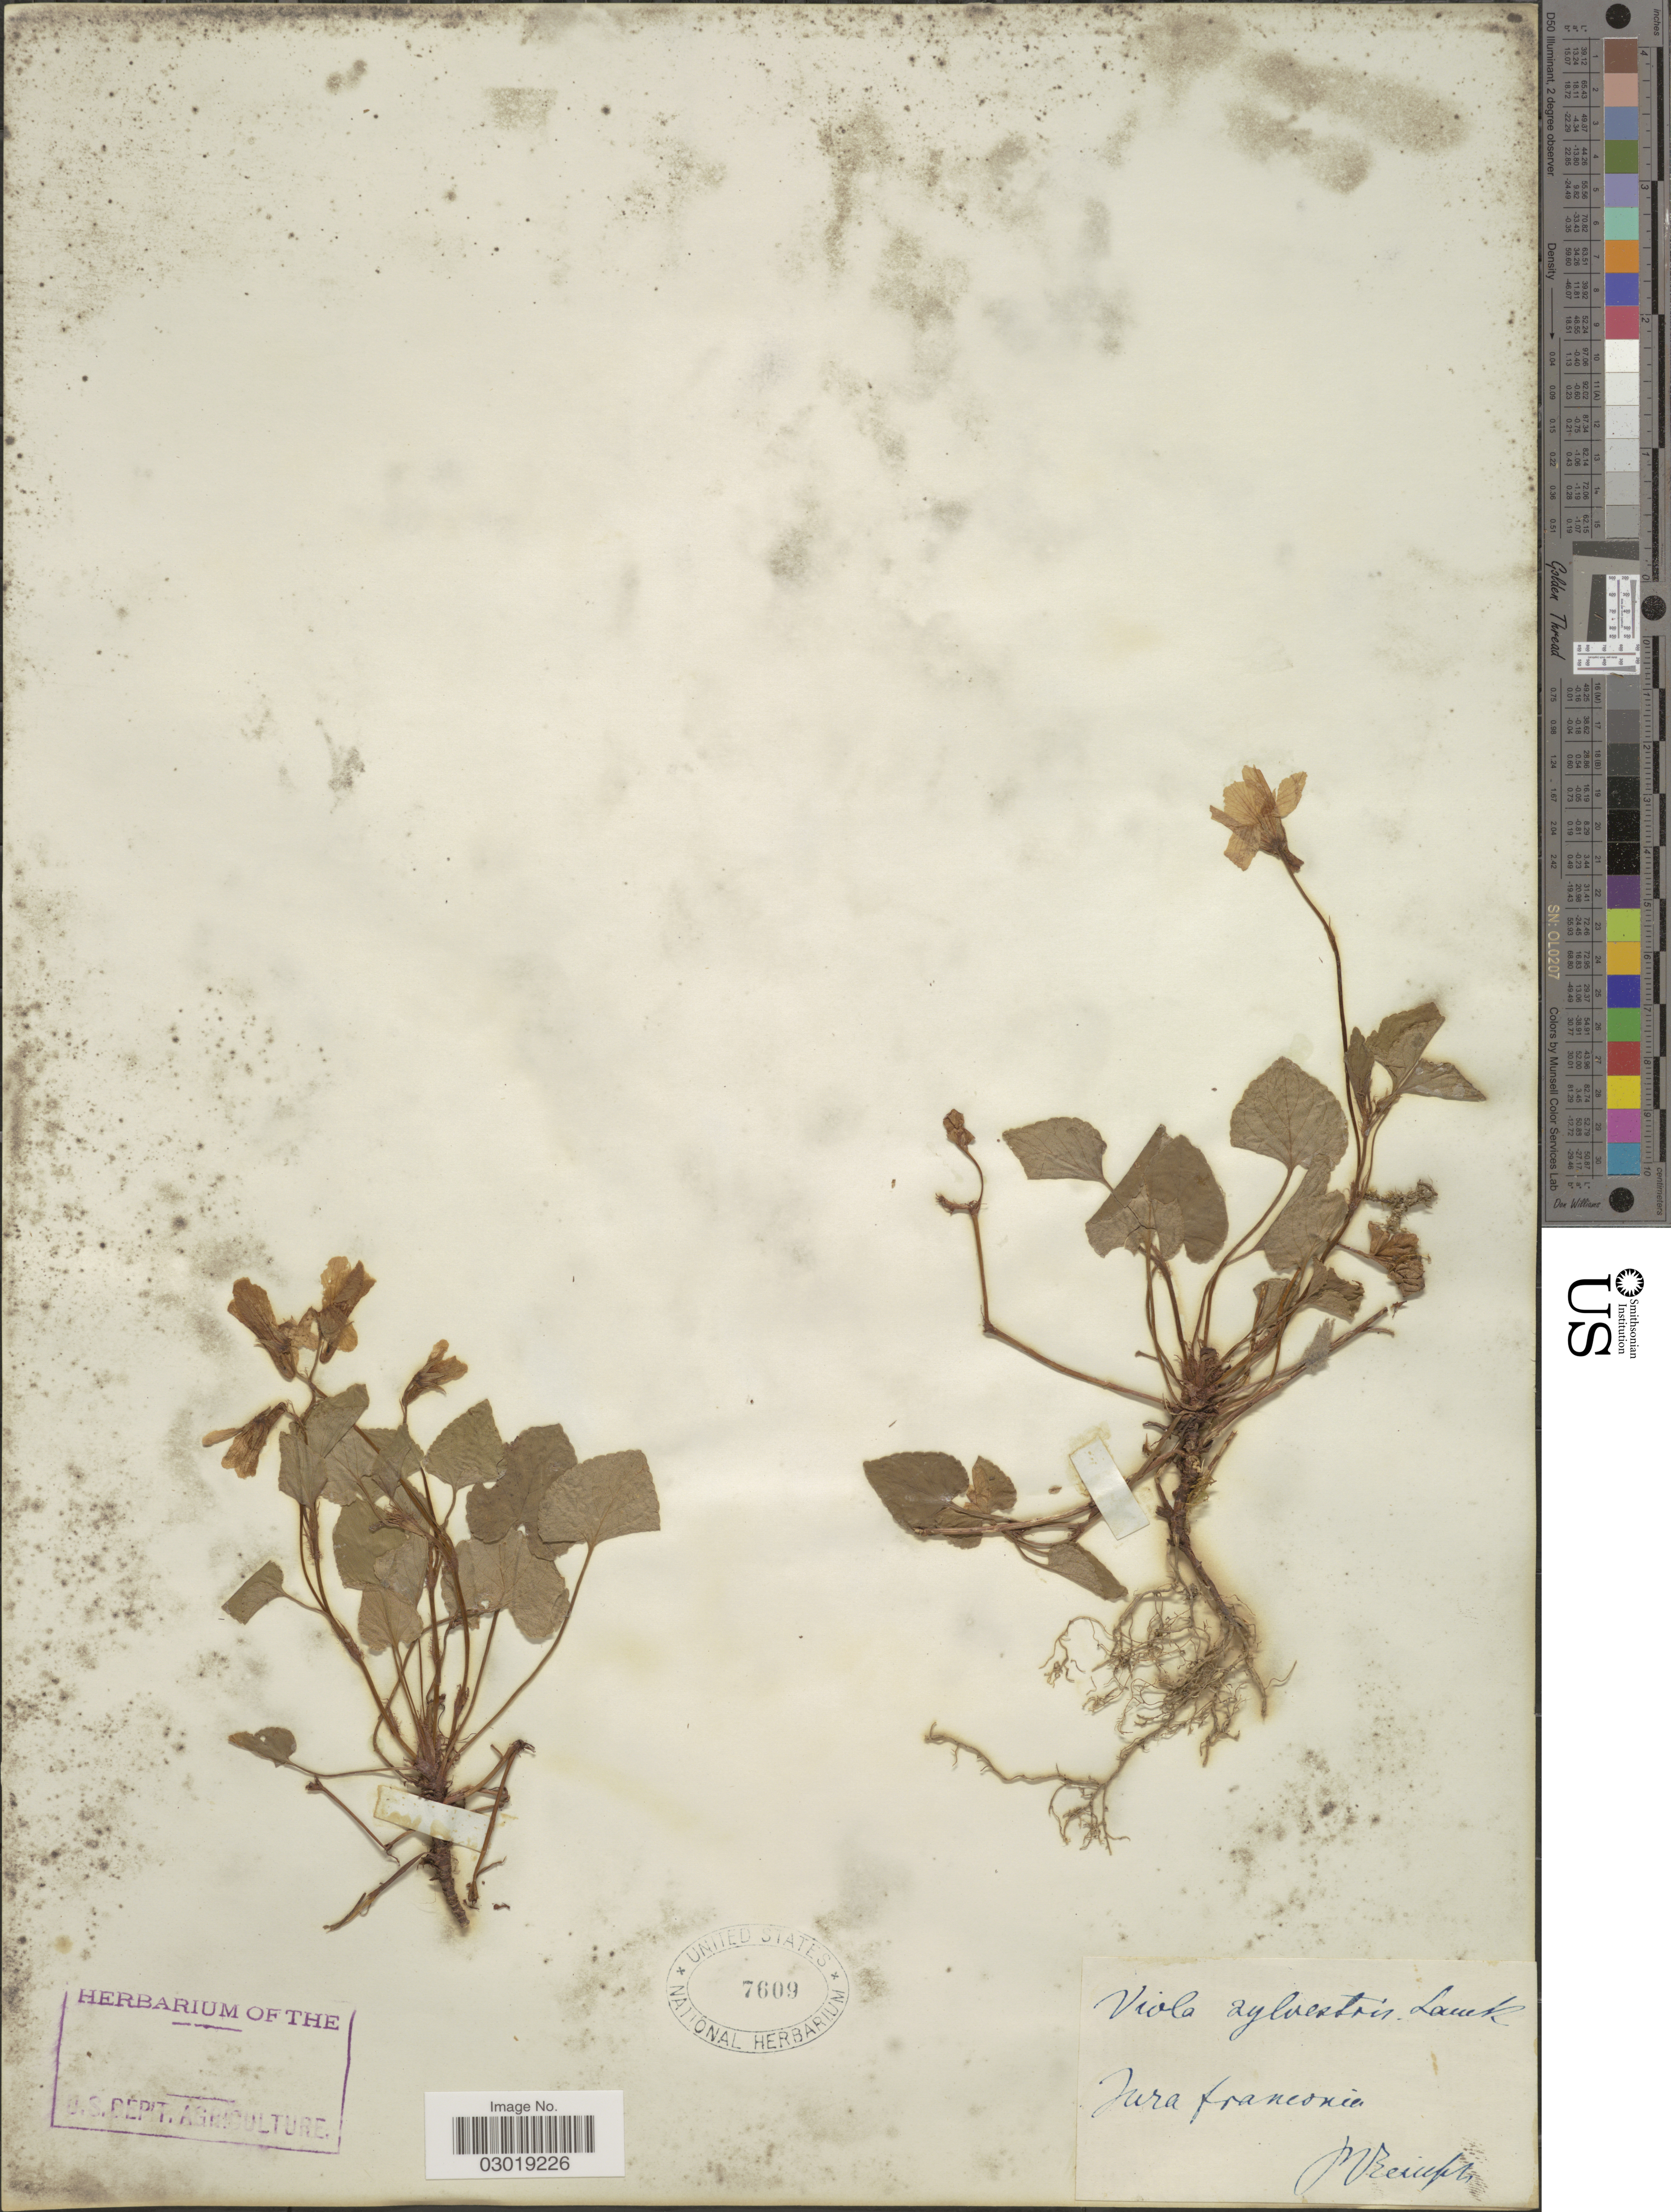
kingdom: Plantae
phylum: Tracheophyta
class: Magnoliopsida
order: Malpighiales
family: Violaceae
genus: Viola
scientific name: Viola sylvestris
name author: Lam.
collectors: M. Reinsh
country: Germany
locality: Jura franconia.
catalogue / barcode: US 7609